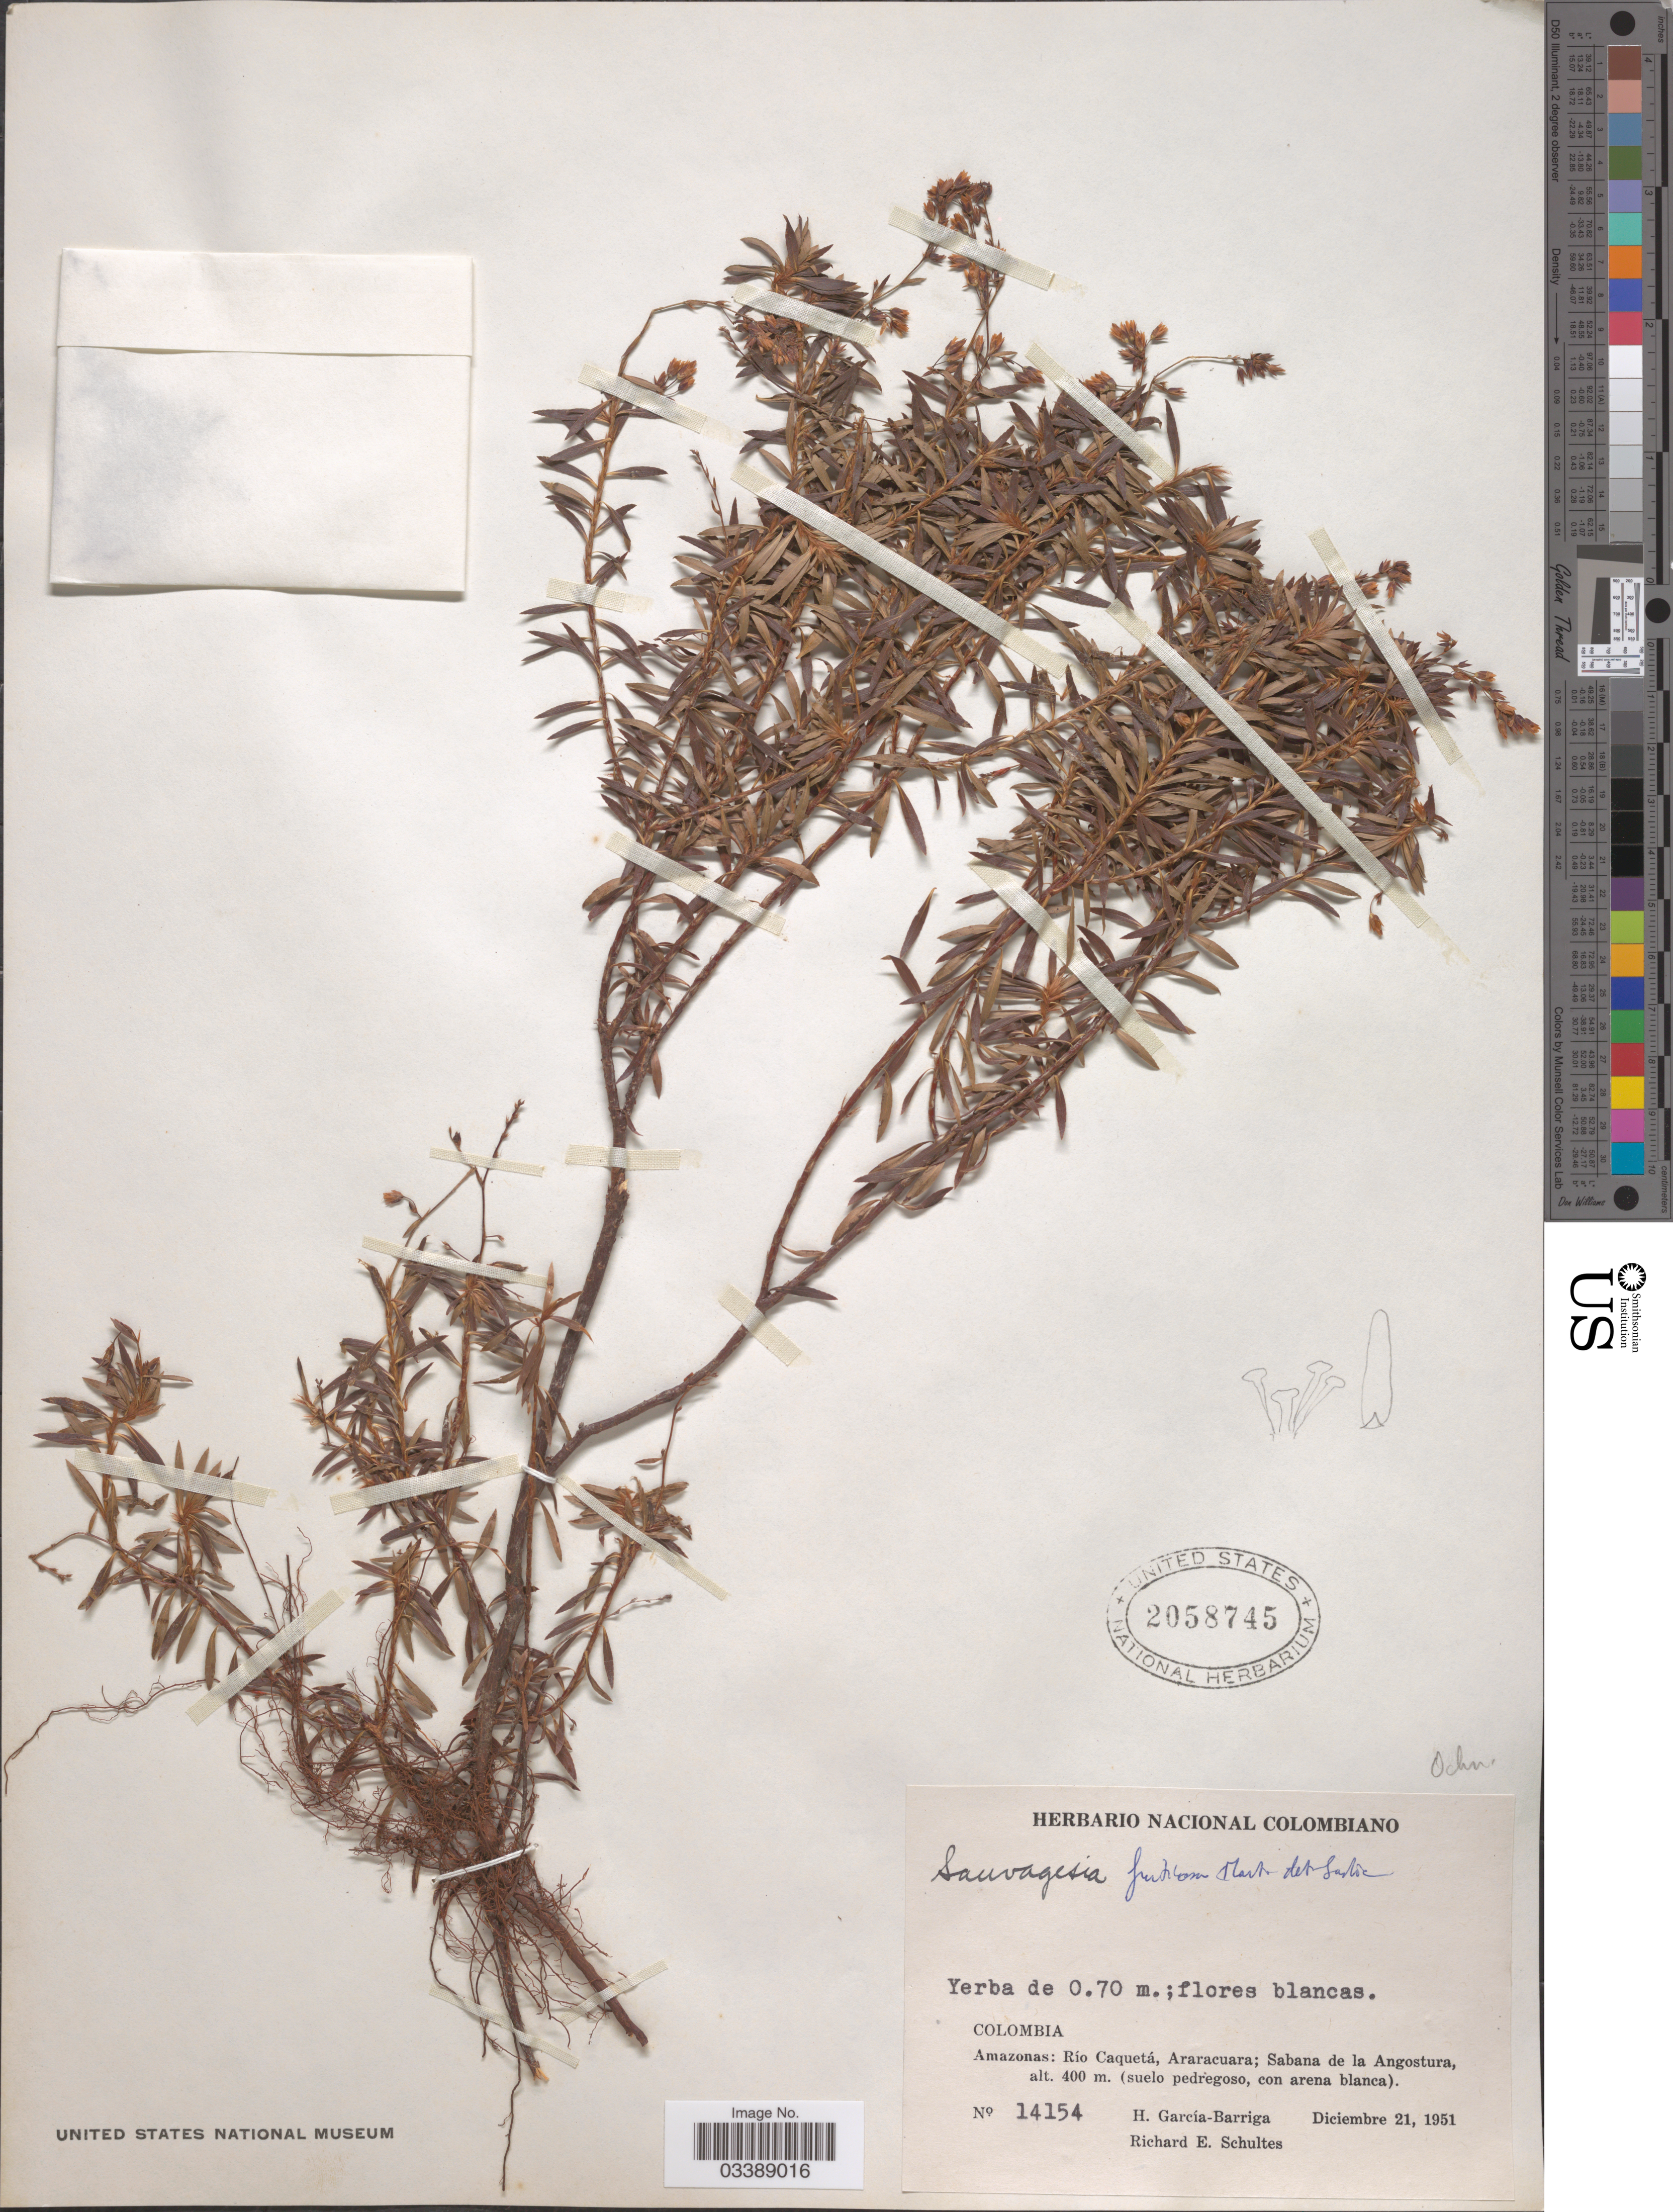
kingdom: Plantae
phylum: Tracheophyta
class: Magnoliopsida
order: Malpighiales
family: Ochnaceae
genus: Sauvagesia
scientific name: Sauvagesia fruticosa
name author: Mart.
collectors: H. García Barriga & R. E. Schultes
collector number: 14154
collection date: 1951-12-21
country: Colombia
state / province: Amazônas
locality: Río Caquetá, Araracuara; Sabana de la Angostura.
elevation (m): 400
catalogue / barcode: US 2058745